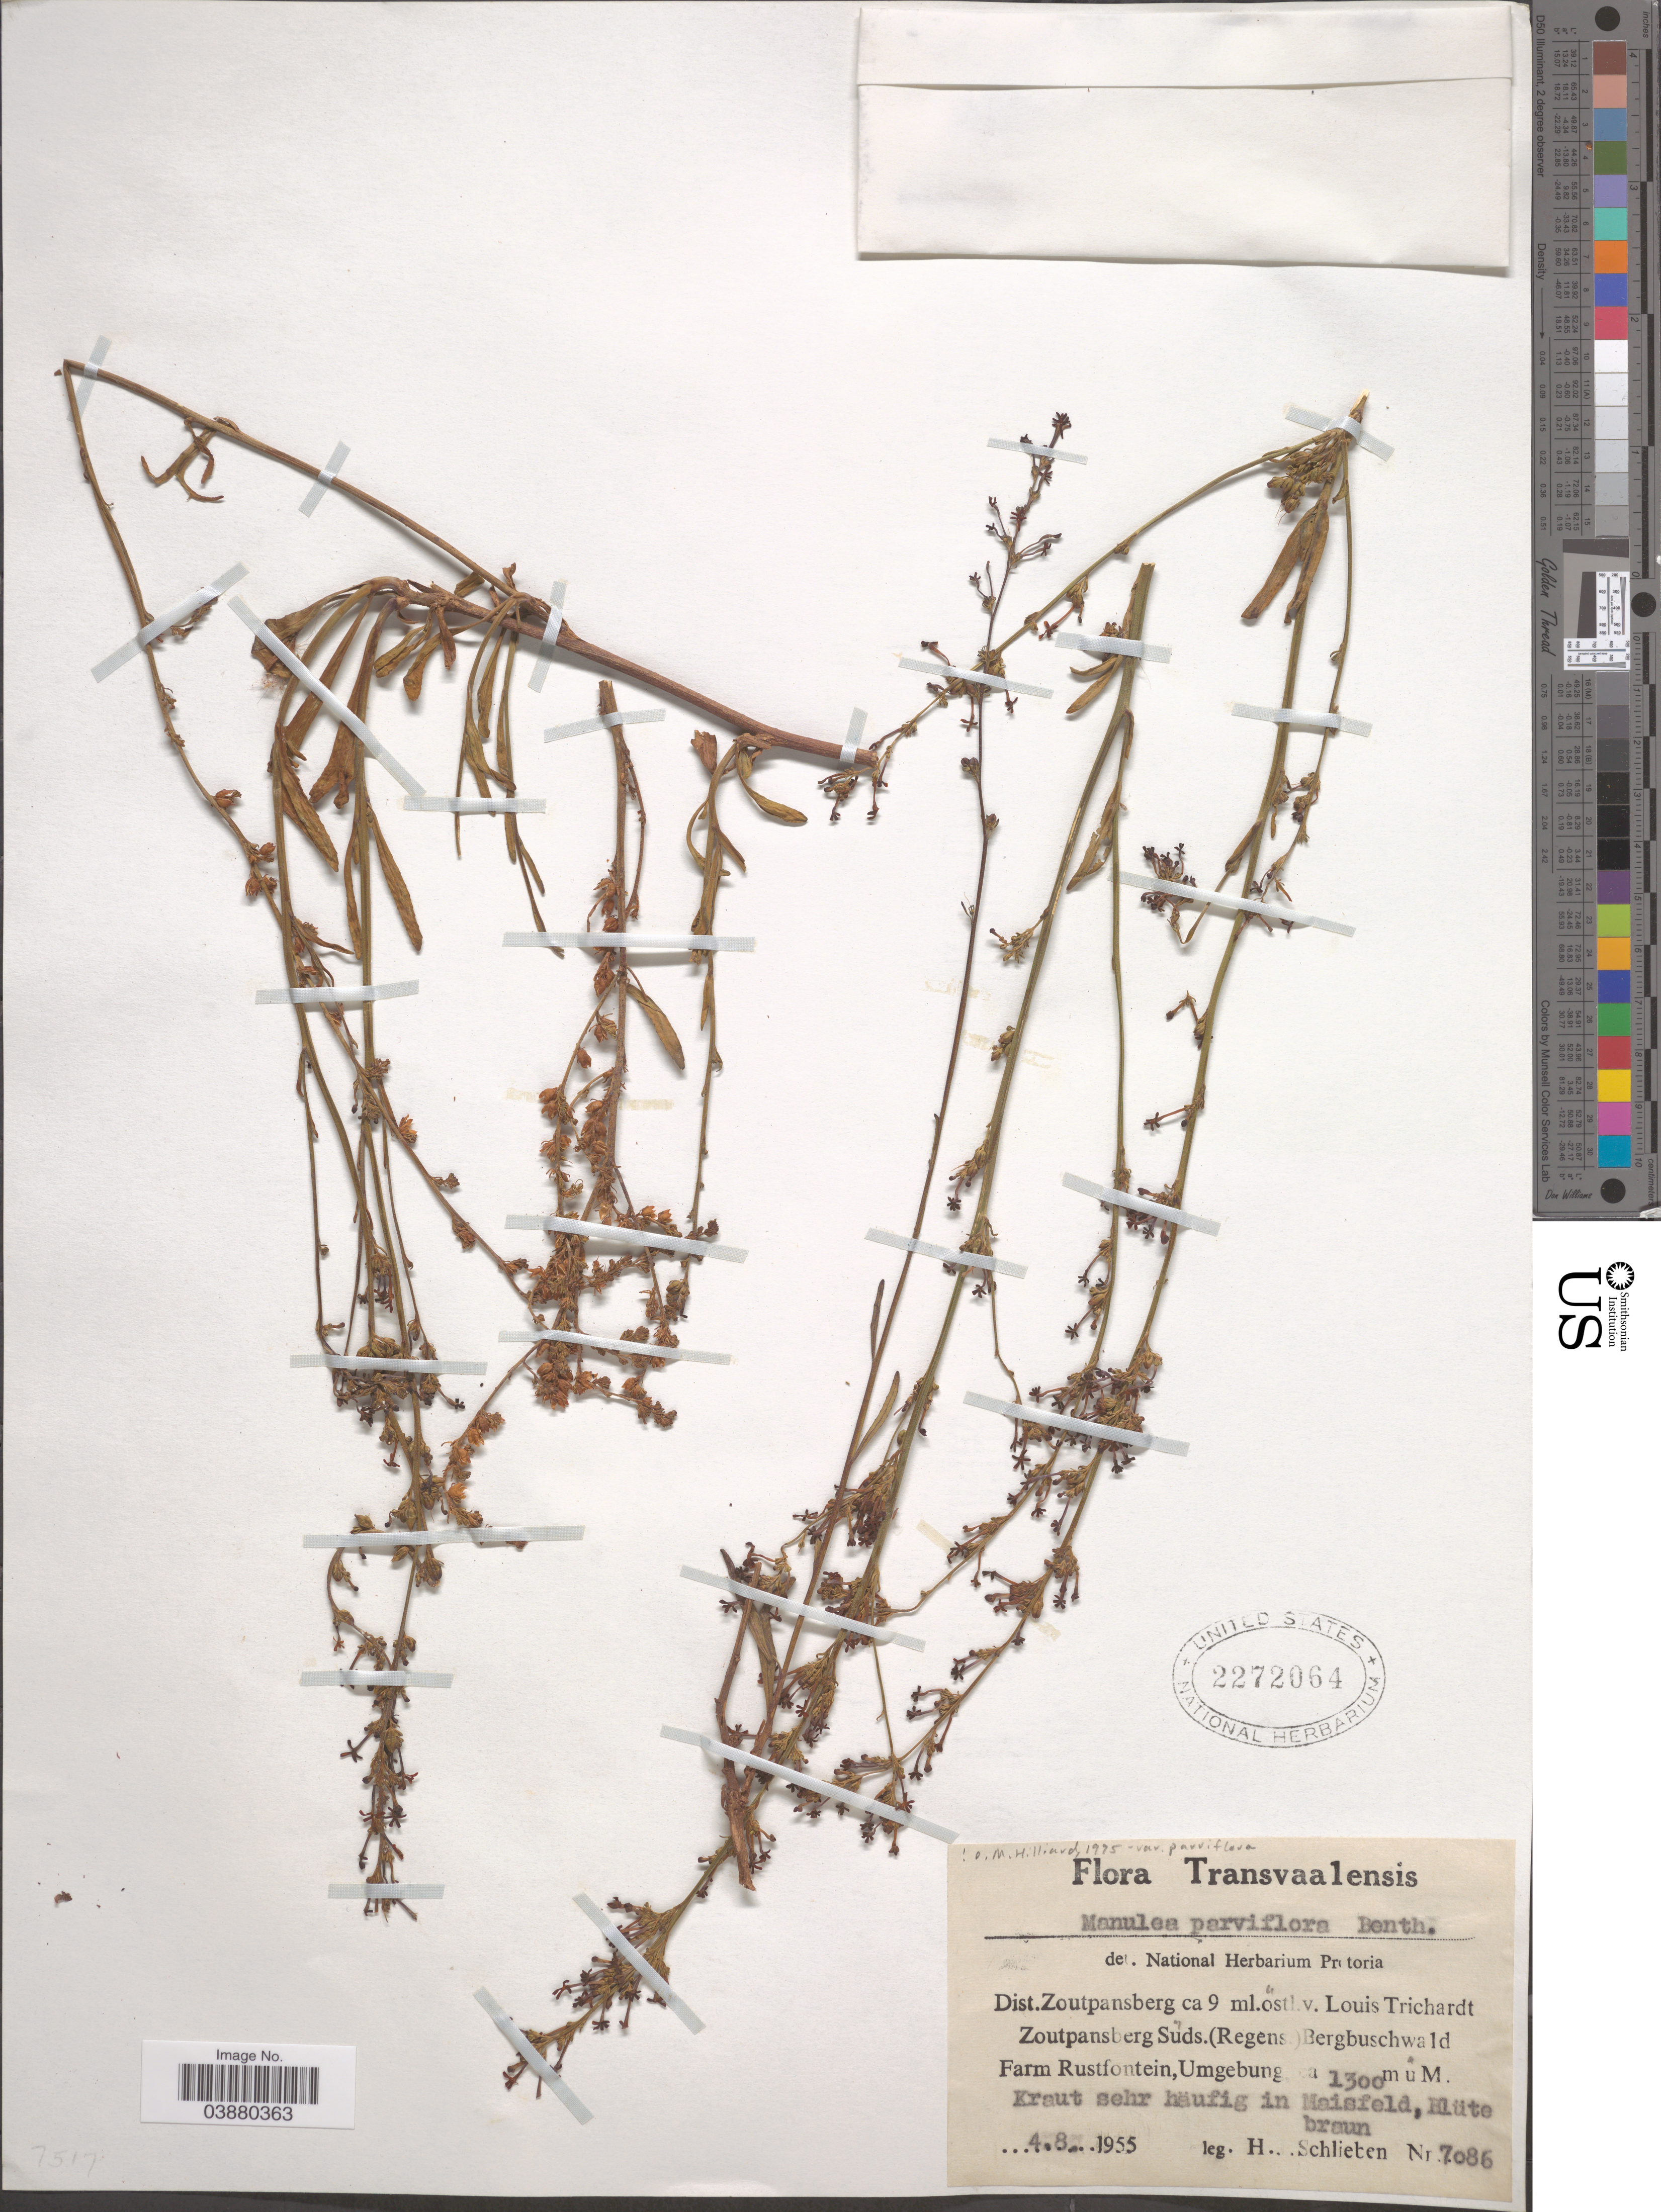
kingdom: Plantae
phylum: Tracheophyta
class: Magnoliopsida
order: Lamiales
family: Scrophulariaceae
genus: Manulea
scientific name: Manulea parviflora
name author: Benth.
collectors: H. J. Schlieben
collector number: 7086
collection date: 1955-08-04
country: South Africa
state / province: Limpopo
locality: Transvaalensis. Dist. Zoutpansberg ca 9 ml.östl.v. Louis Trichardt Zoutpansberg Süds. (Regens.) Bergbuschwald Farm Rustfontein, Umgebung.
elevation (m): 1300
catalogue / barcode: US 2272064